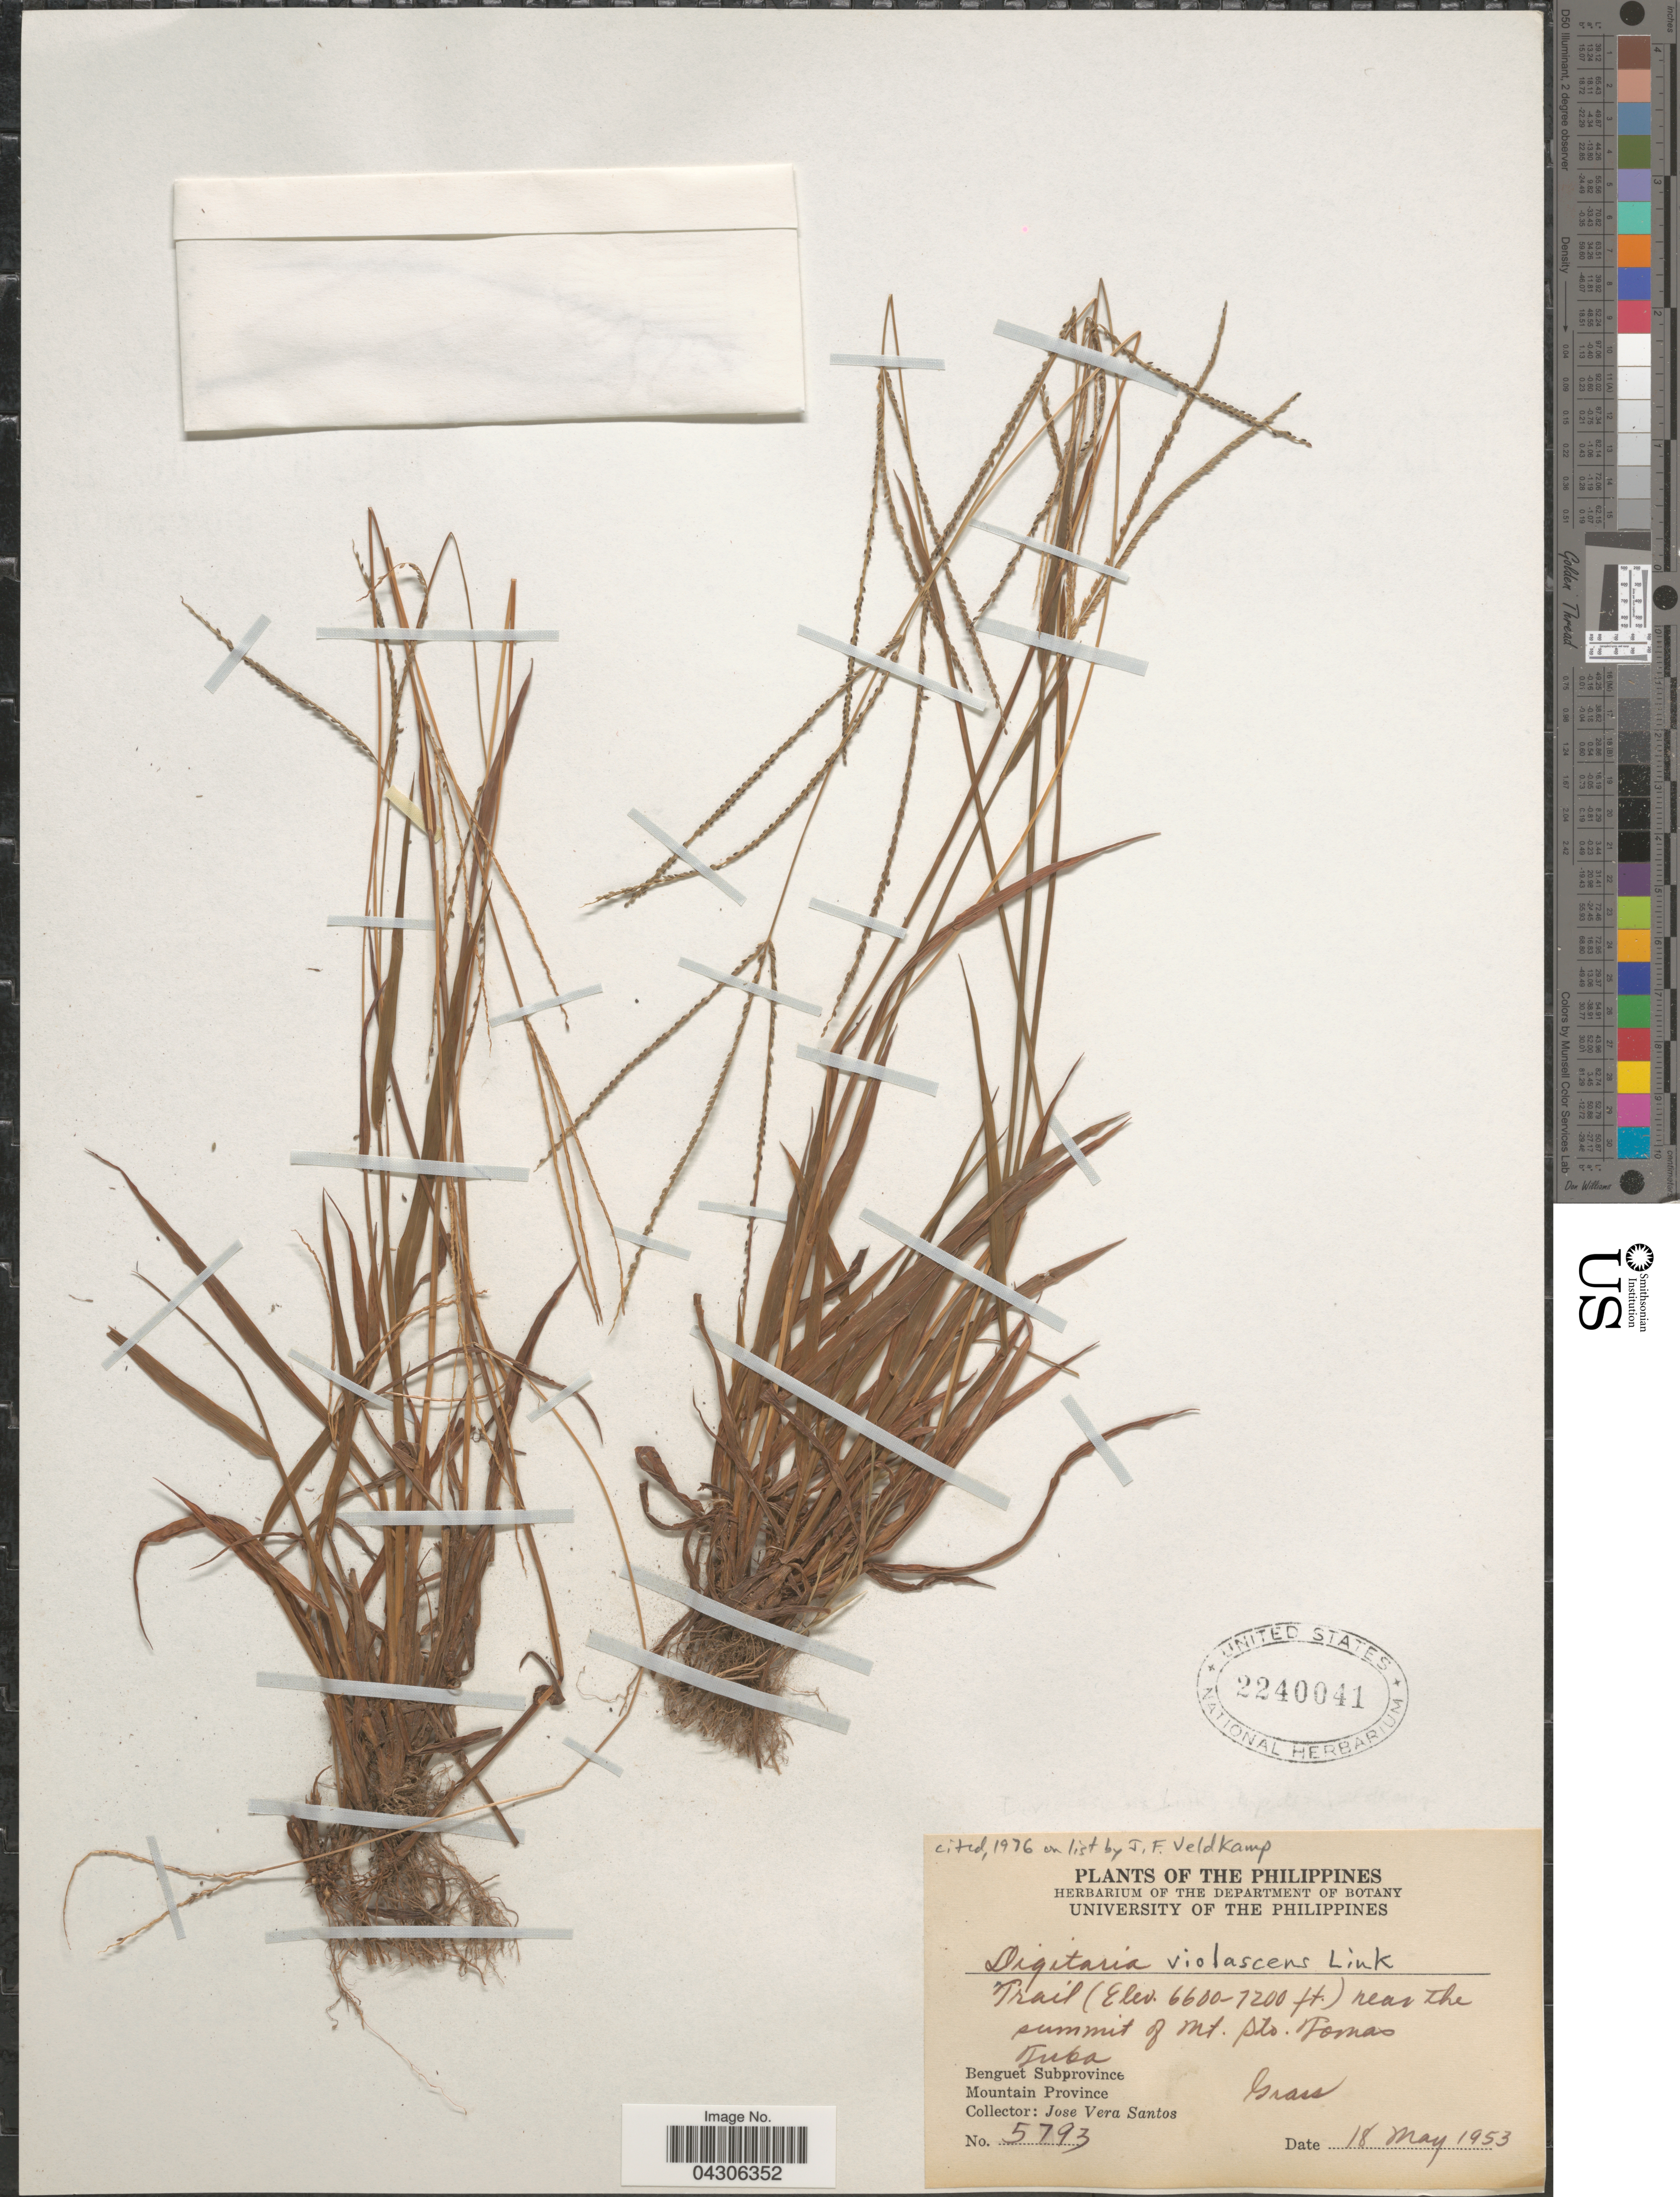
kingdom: Plantae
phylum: Tracheophyta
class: Liliopsida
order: Poales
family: Poaceae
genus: Digitaria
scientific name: Digitaria violascens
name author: Link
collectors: J. Vera Santos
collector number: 5793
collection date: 1953-05-18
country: Philippines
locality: Trail near the summit of Mt. Sto. Tomas. Tuba. Benguet Subprovince. Mountain Province.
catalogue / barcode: US 2240041